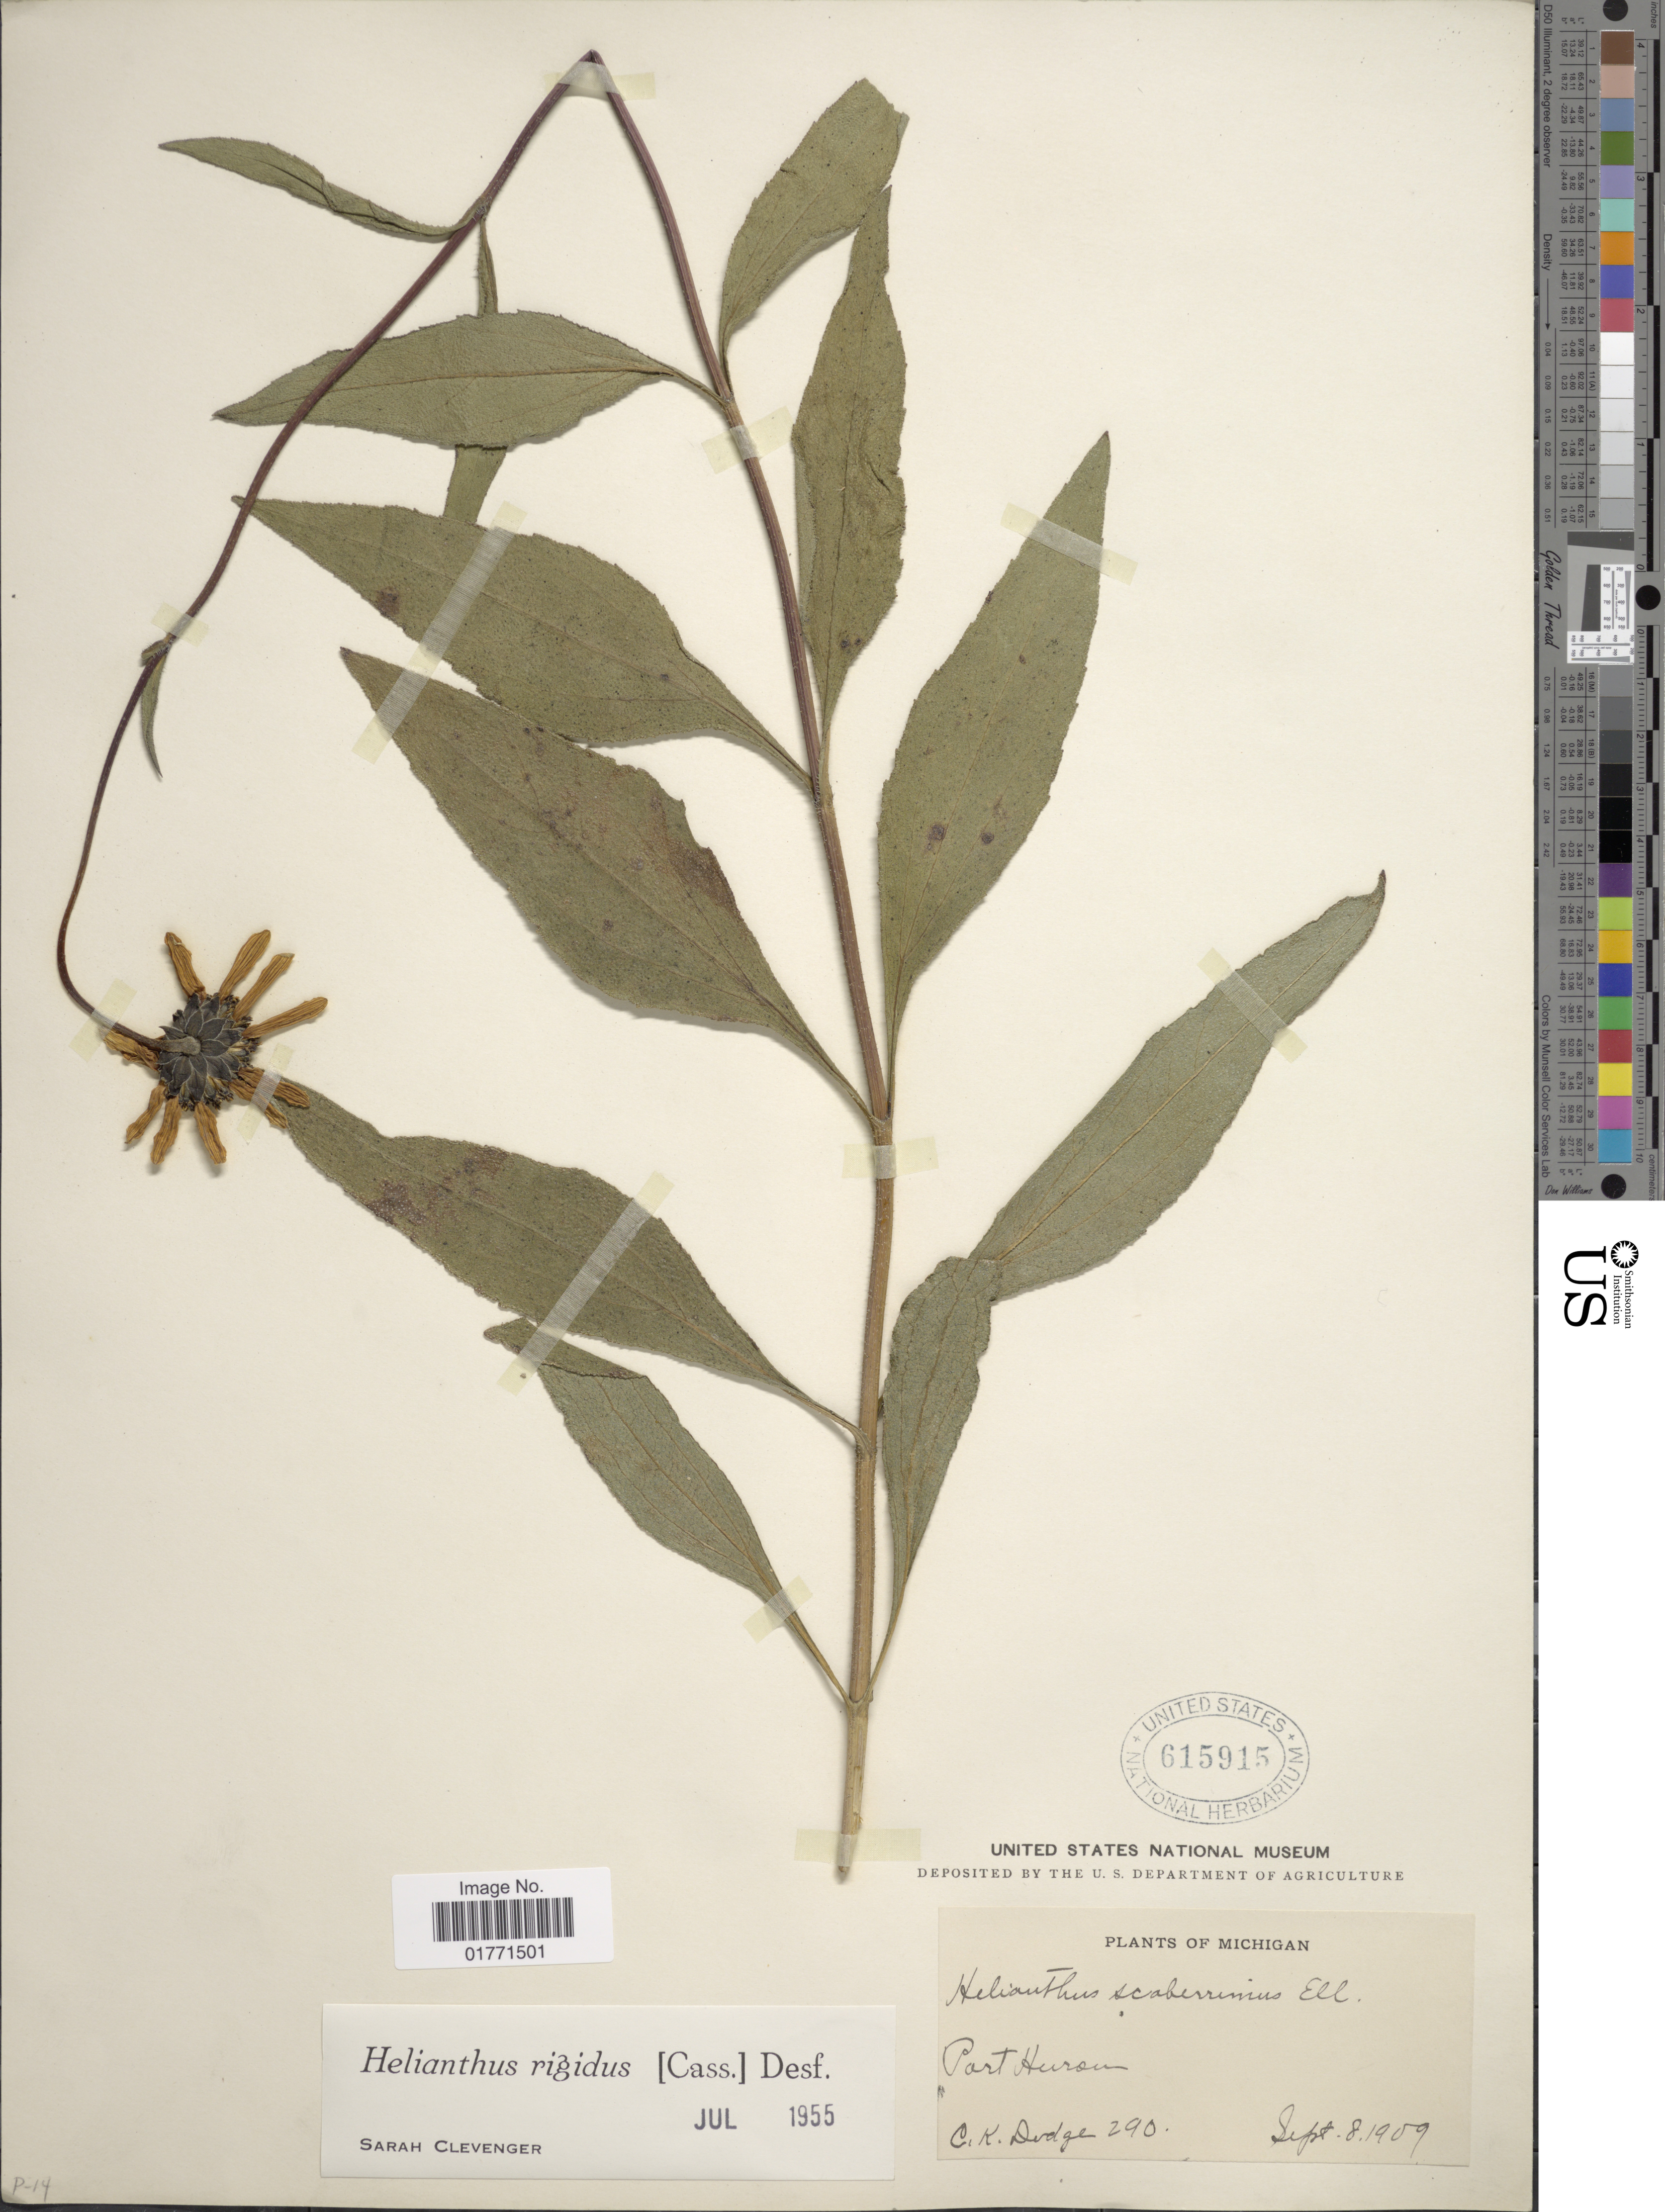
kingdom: Plantae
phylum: Tracheophyta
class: Magnoliopsida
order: Asterales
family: Asteraceae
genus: Helianthus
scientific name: Helianthus rigidus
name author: (Cass.) Desf.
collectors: C. Dodge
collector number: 290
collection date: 1909-09-08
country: United States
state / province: Michigan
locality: Part Huron. Michigan.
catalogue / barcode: US 615915